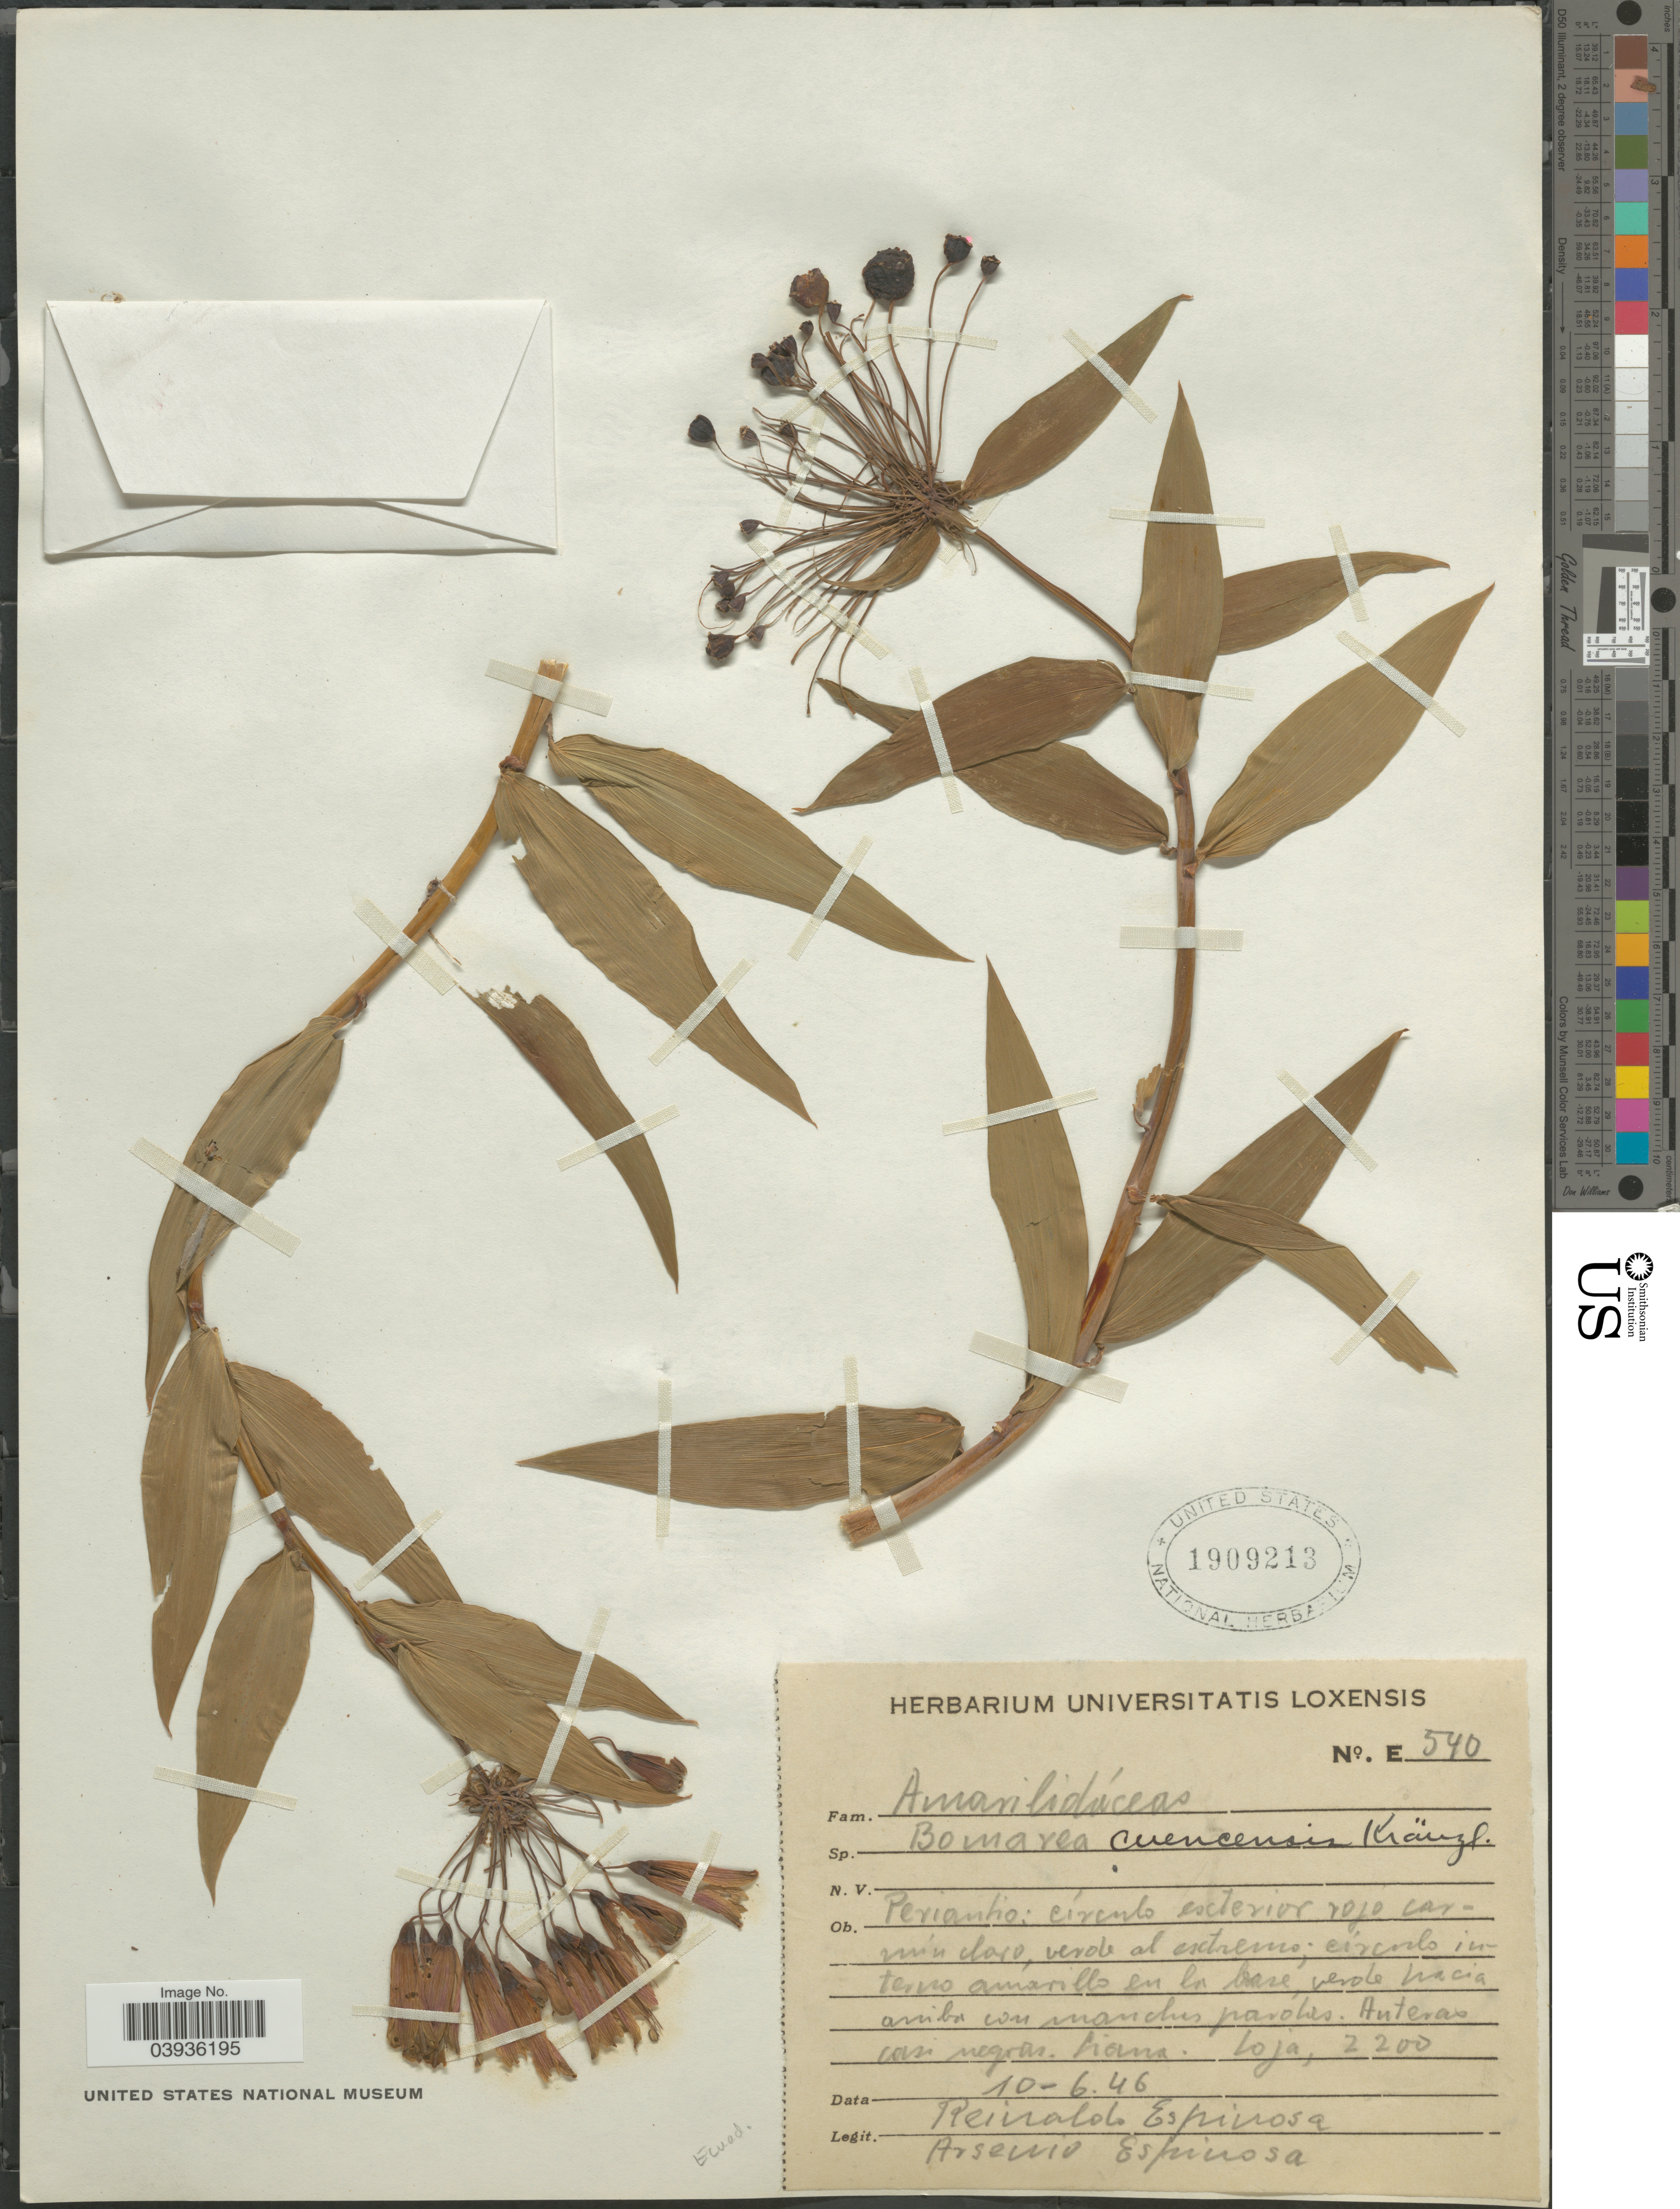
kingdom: Plantae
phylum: Tracheophyta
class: Liliopsida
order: Liliales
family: Alstroemeriaceae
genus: Bomarea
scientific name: Bomarea cuencensis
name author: Kraenzl.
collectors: R. Espinosa & A. Espinosa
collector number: E540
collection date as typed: Transcribed d/m/y: 10/6/46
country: Ecuador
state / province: Loja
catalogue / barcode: US 1909213